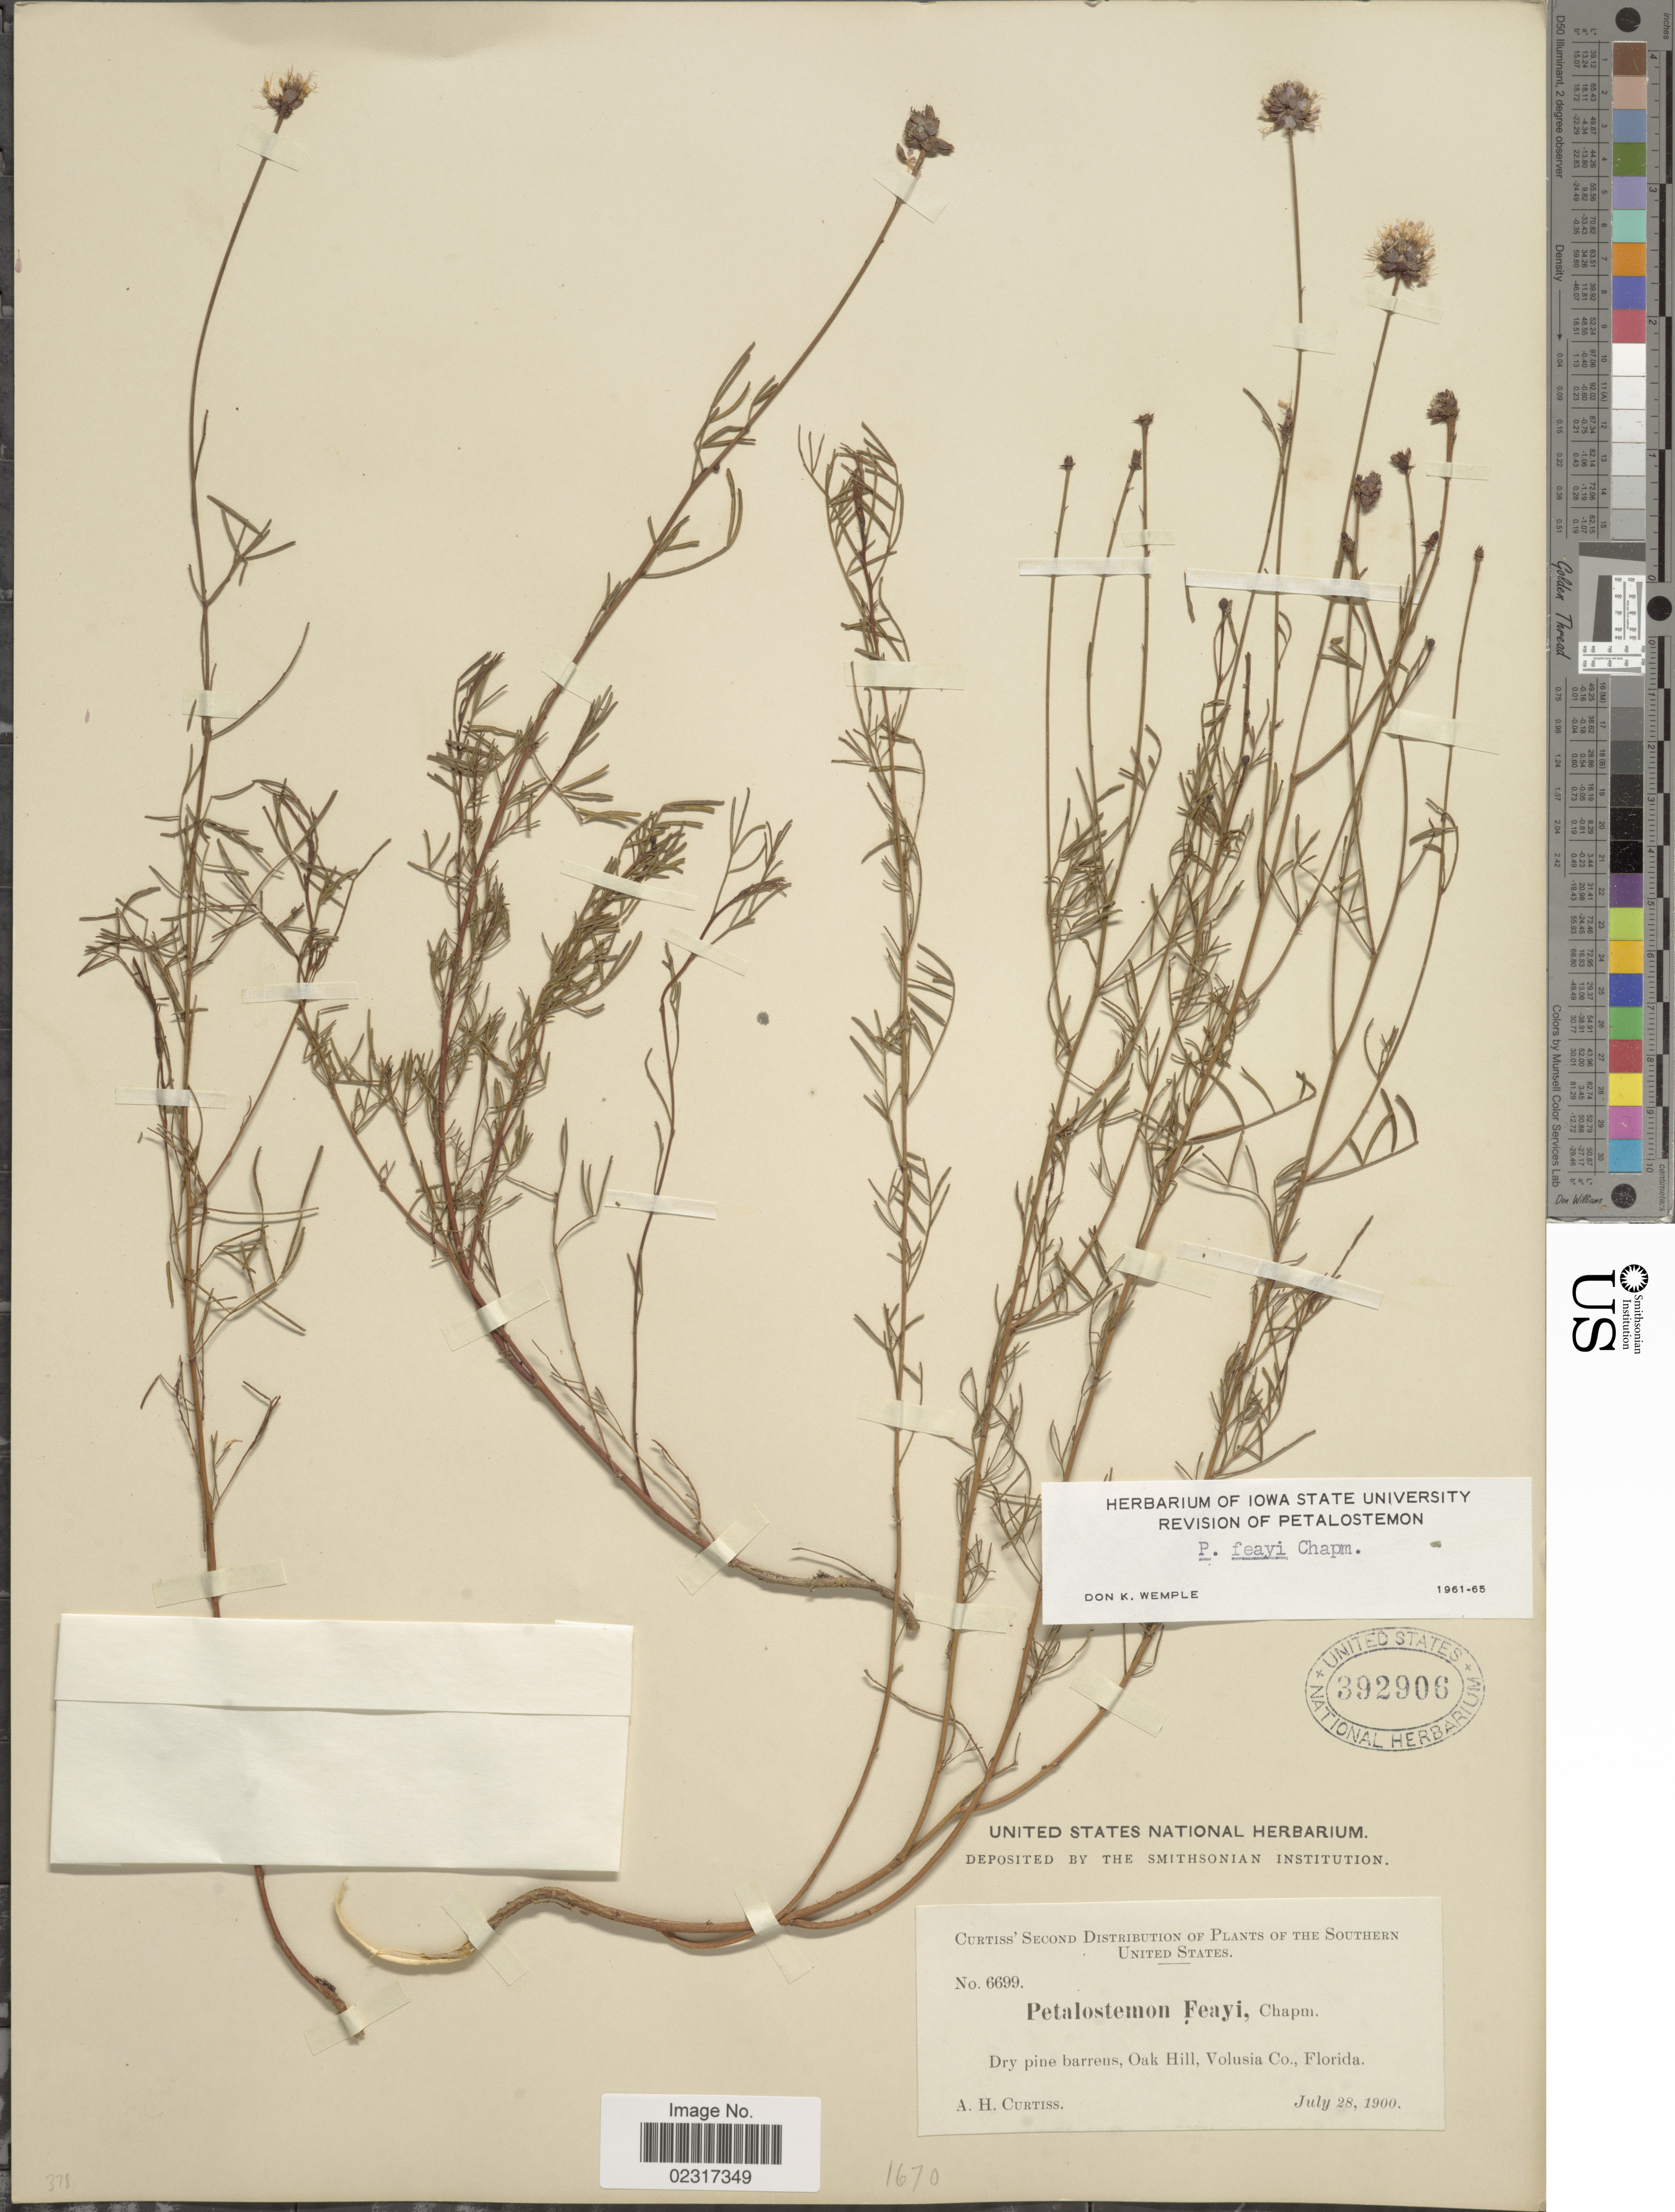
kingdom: Plantae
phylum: Tracheophyta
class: Magnoliopsida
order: Fabales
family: Fabaceae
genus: Dalea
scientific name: Dalea feayi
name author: (Chapm.) Barneby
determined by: Strong, Mark T., (BOT), Smithsonian Institution - National Museum of Natural History (UNITED STATES)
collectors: A. H. Curtiss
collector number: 6699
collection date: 1900-07-28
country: United States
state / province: Florida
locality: Dry pine barrens, Oak Hill, Volusia Co.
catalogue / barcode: US 392906